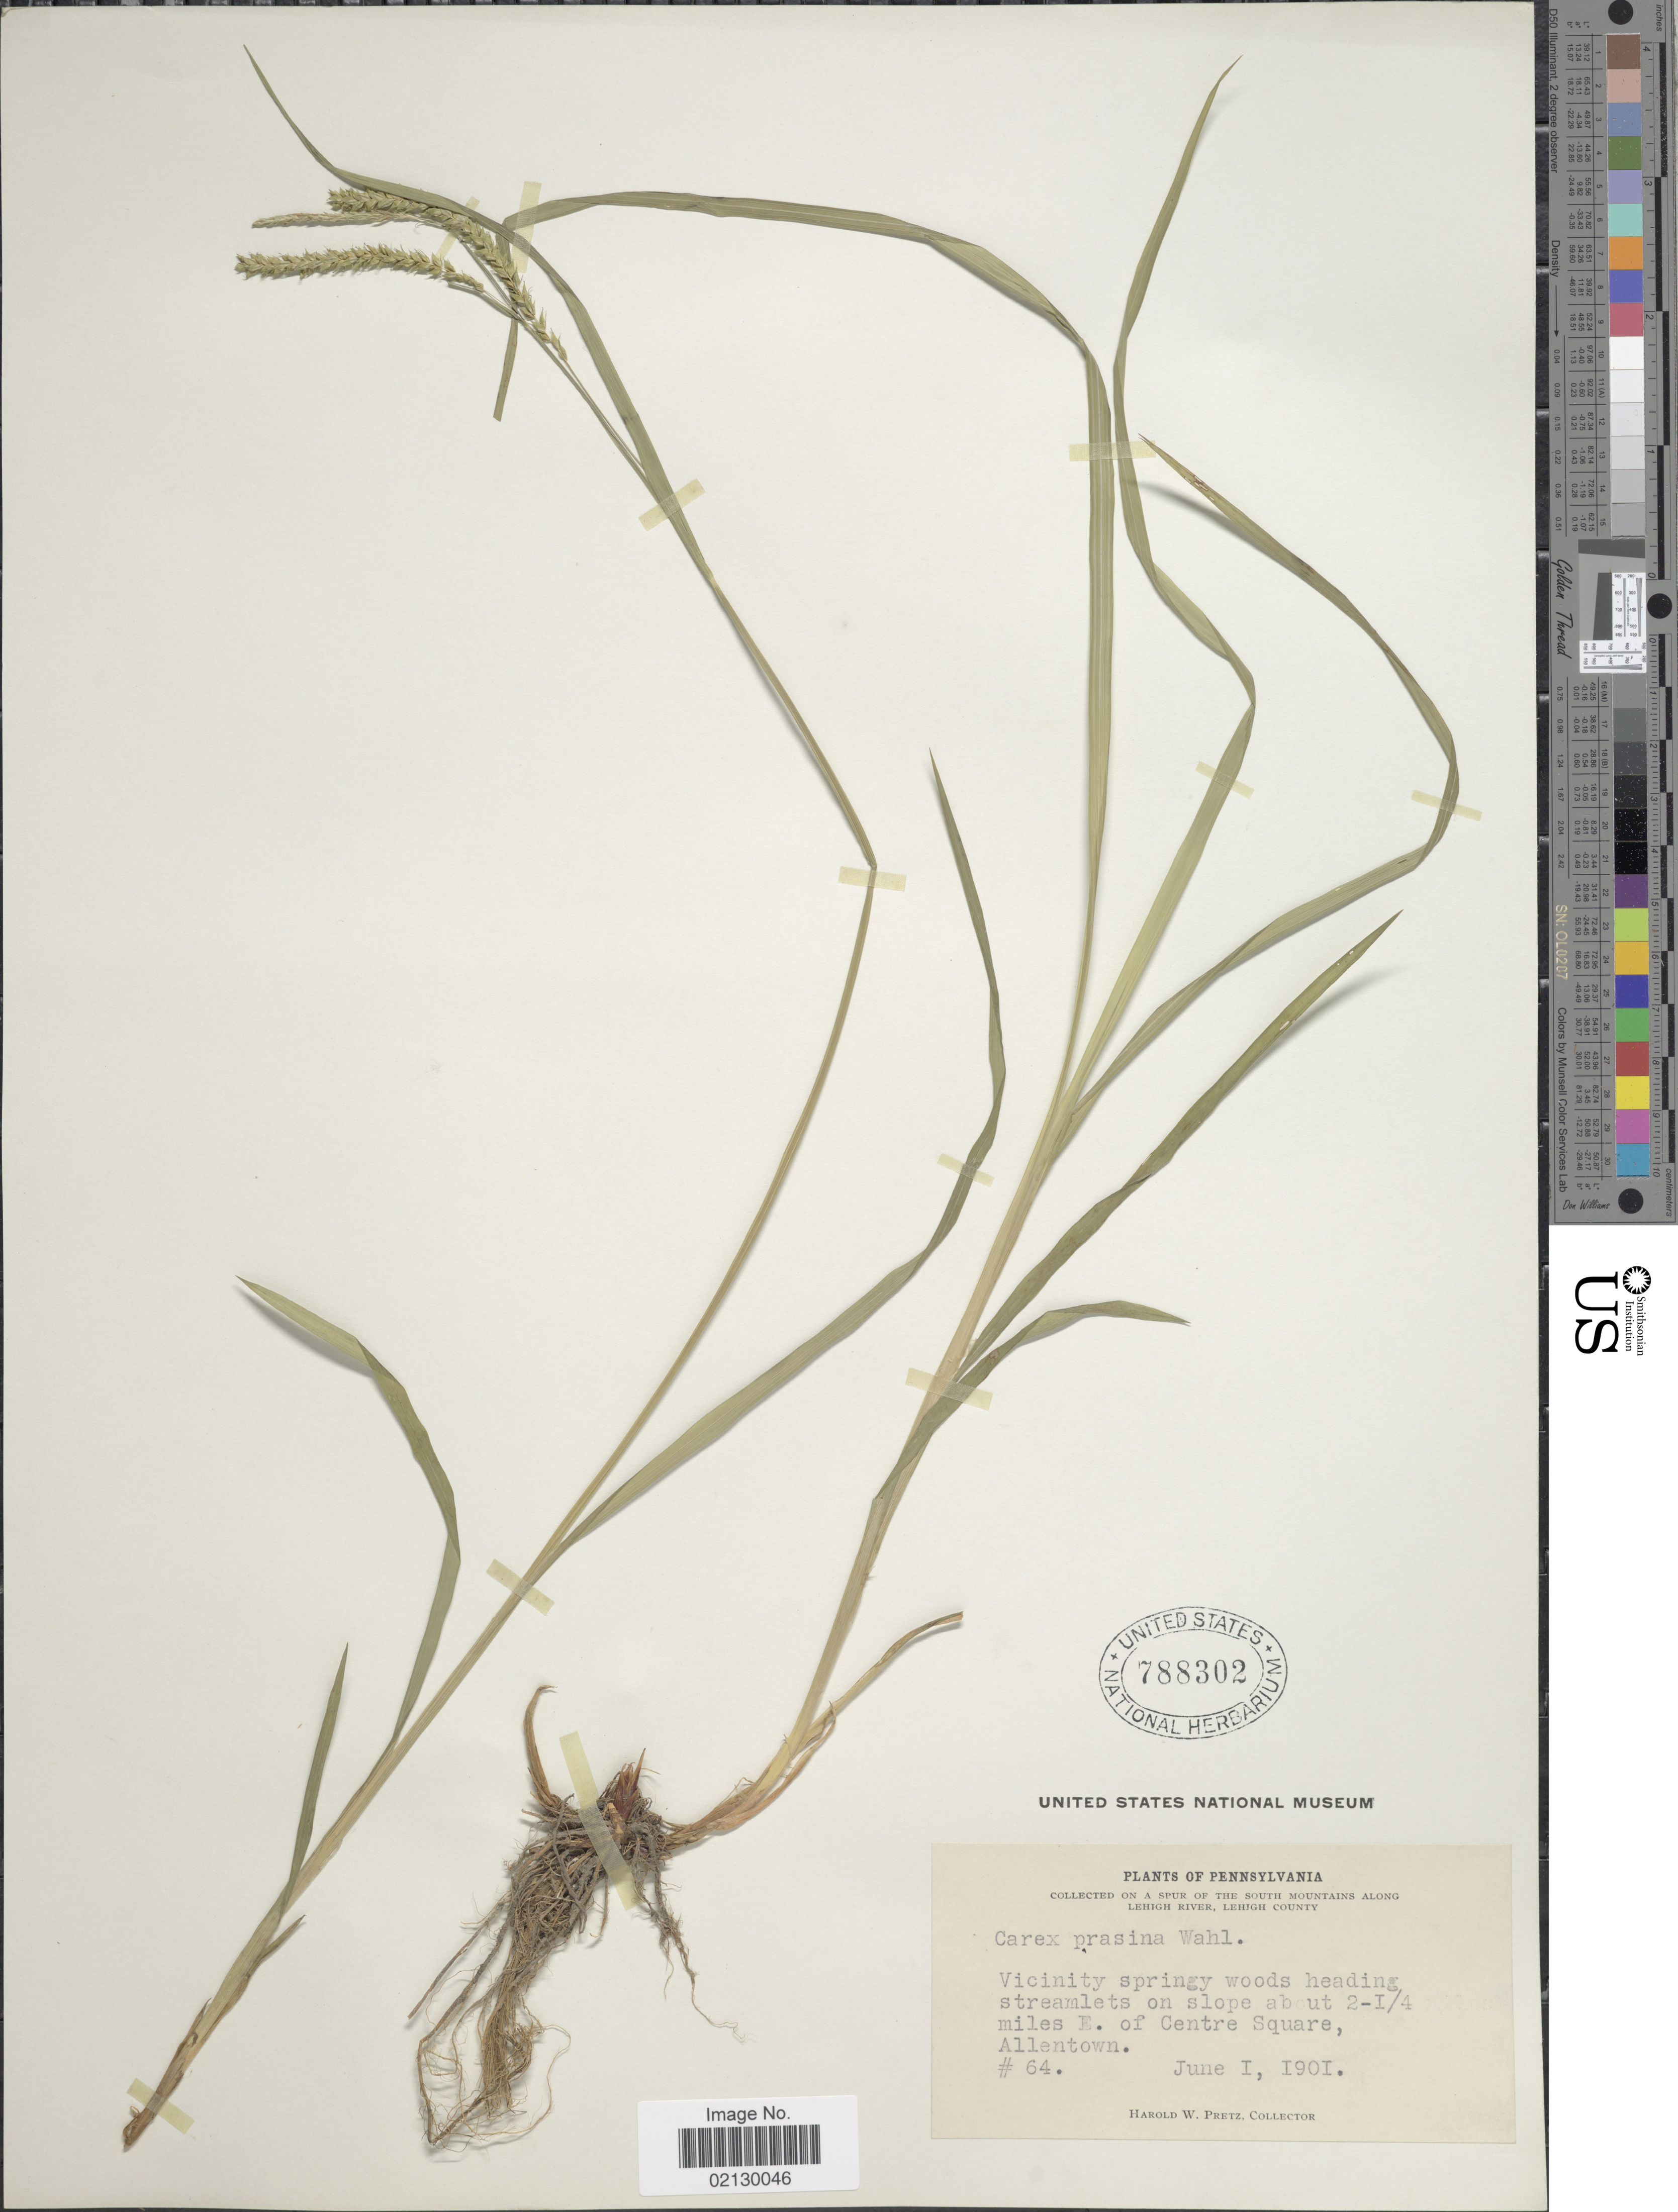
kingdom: Plantae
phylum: Tracheophyta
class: Liliopsida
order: Poales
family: Cyperaceae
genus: Carex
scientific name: Carex prasina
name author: Wahlenb.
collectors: H. W. Pretz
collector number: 64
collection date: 1901-06-01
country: United States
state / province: Pennsylvania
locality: Slope about 2-I/4 miles E. of Centre Square, Allentown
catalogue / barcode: US 788302